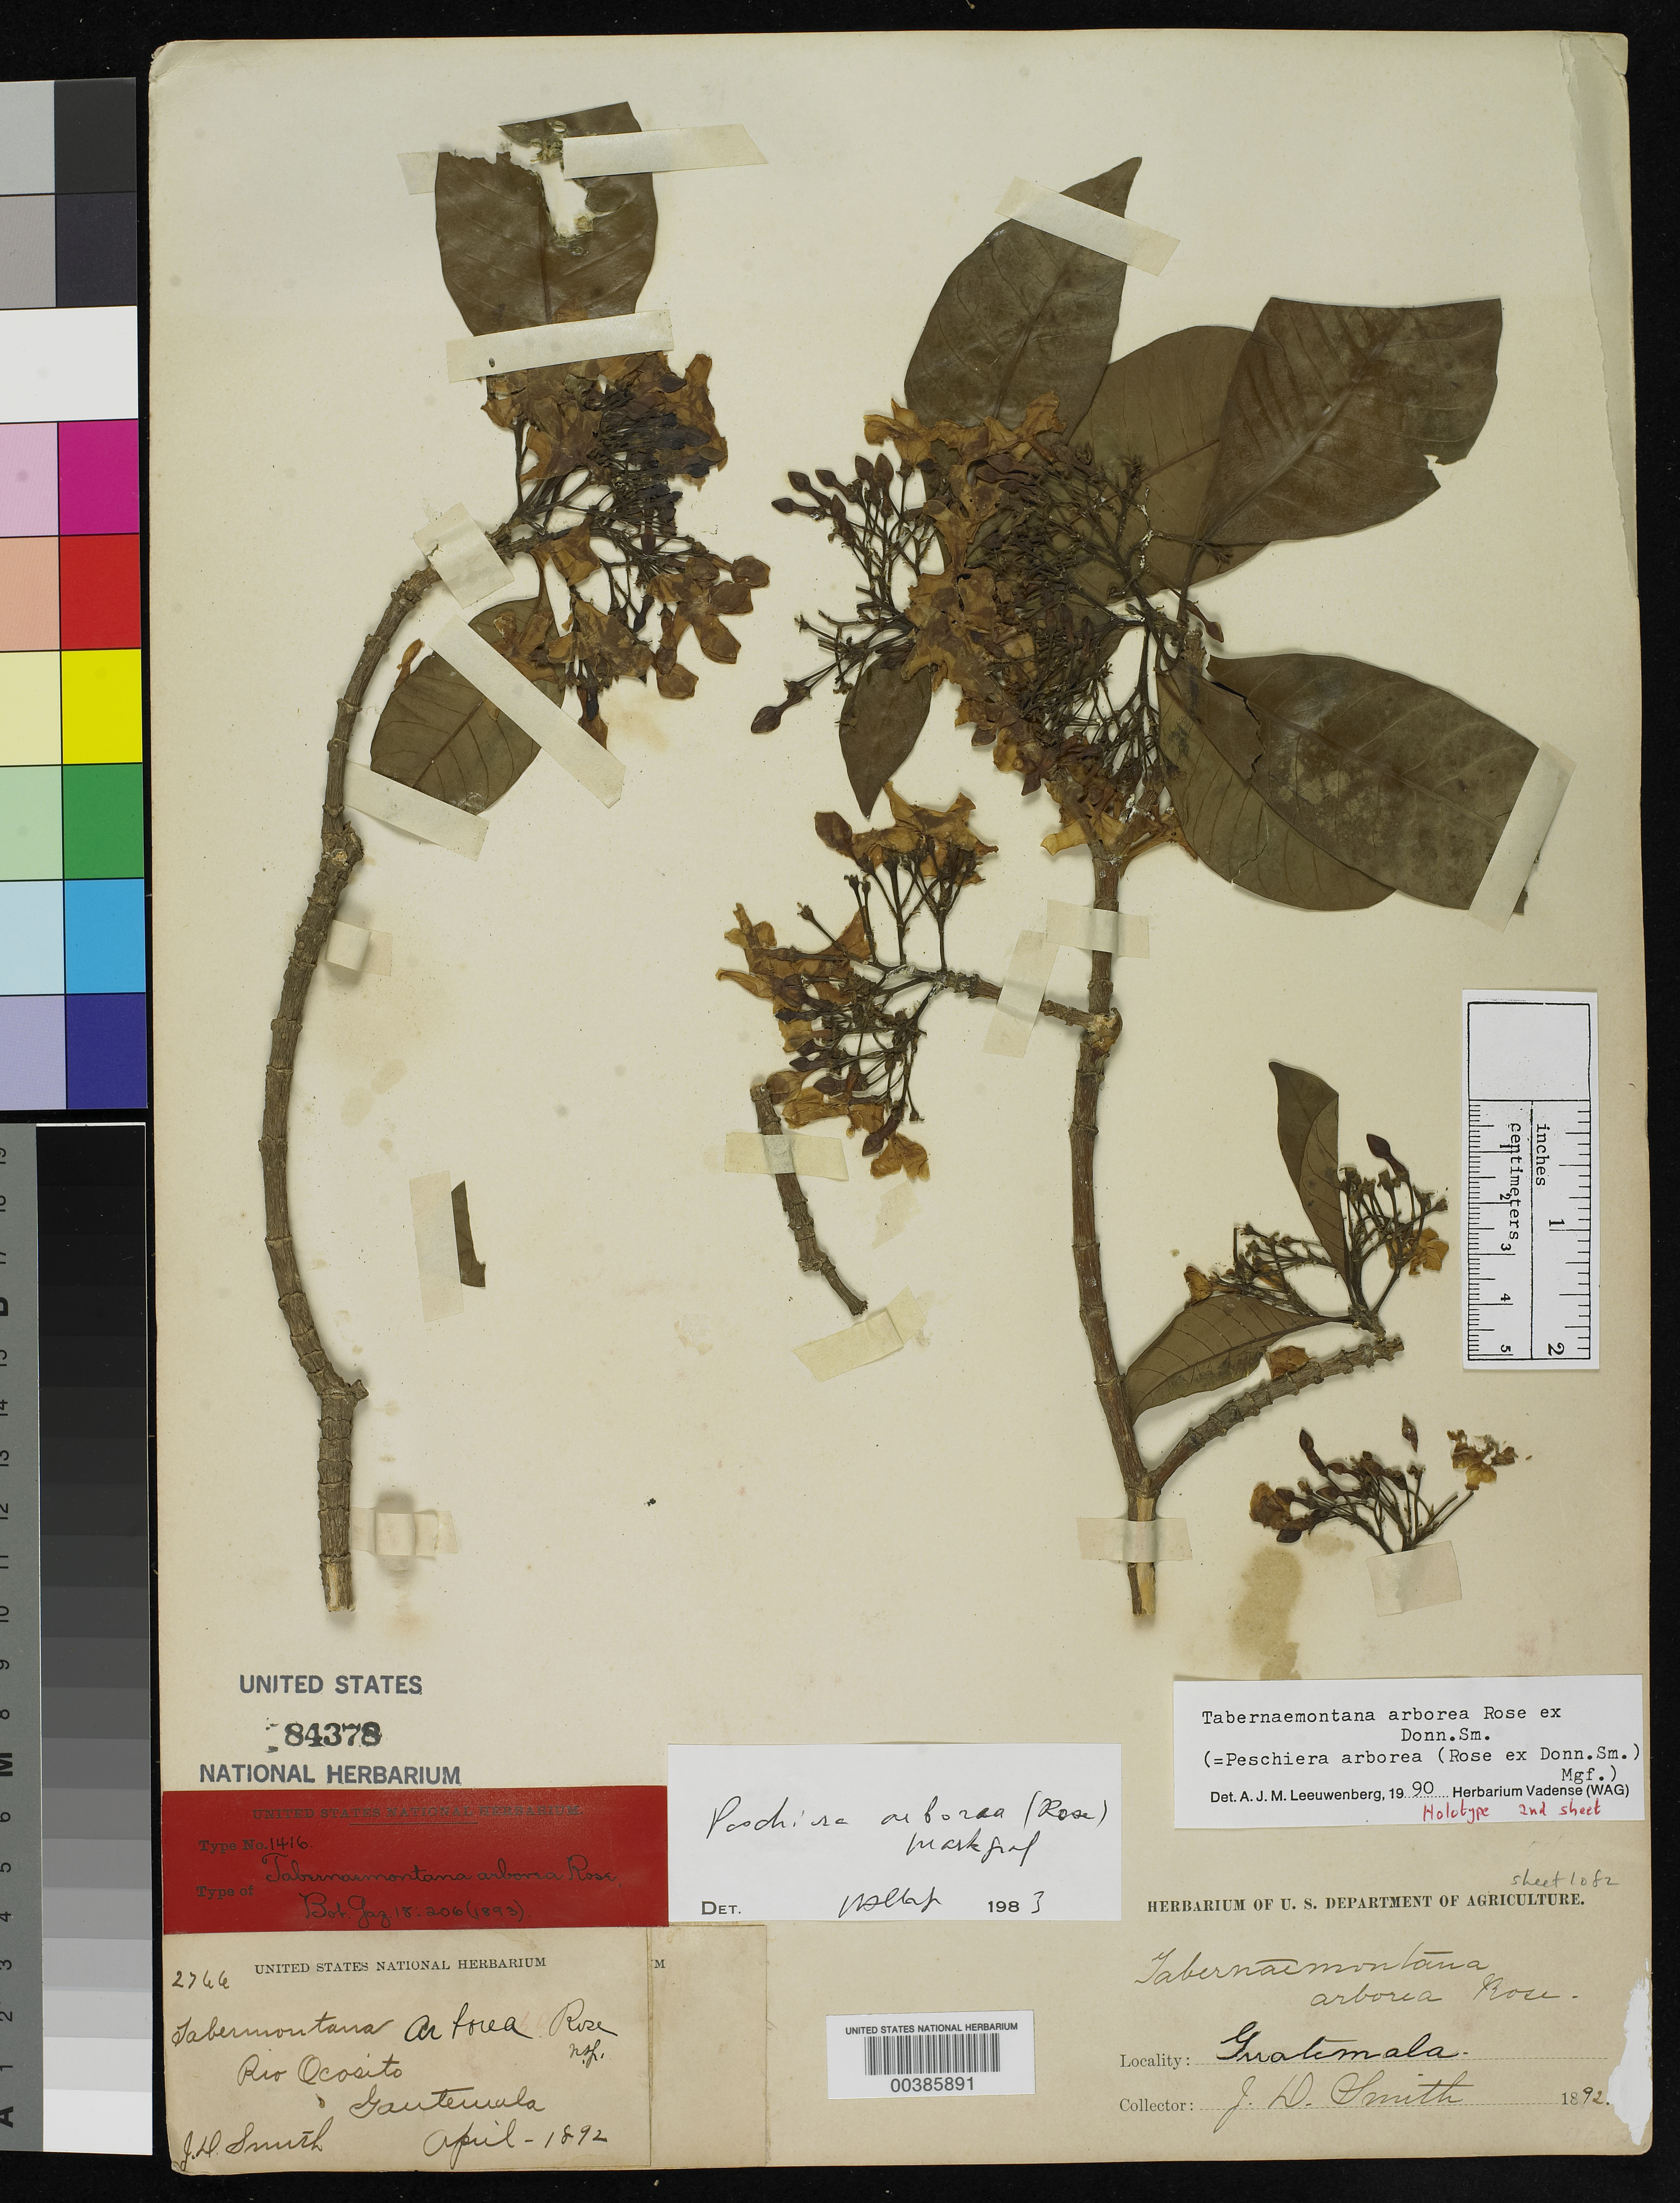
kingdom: Plantae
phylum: Tracheophyta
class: Magnoliopsida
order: Gentianales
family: Apocynaceae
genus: Tabernaemontana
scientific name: Tabernaemontana arborea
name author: Rose in Donn. Sm.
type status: Type Collection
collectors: J. Donnell Smith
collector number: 2766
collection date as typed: Apr 1892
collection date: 1892-04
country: Guatemala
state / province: Quetzaltenango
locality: Rio Ocosito.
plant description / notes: US has 4 sheets of this collection, 2 from the original US herbarium (USNH 41000, 84378) and 2 received from the John Donnell Smith herbarium (USNH 1338859, 1338860). 3 sheets are variously and confusingly annotated as "holotype" but type status of individual sheets remains uncertain.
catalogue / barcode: US 84378